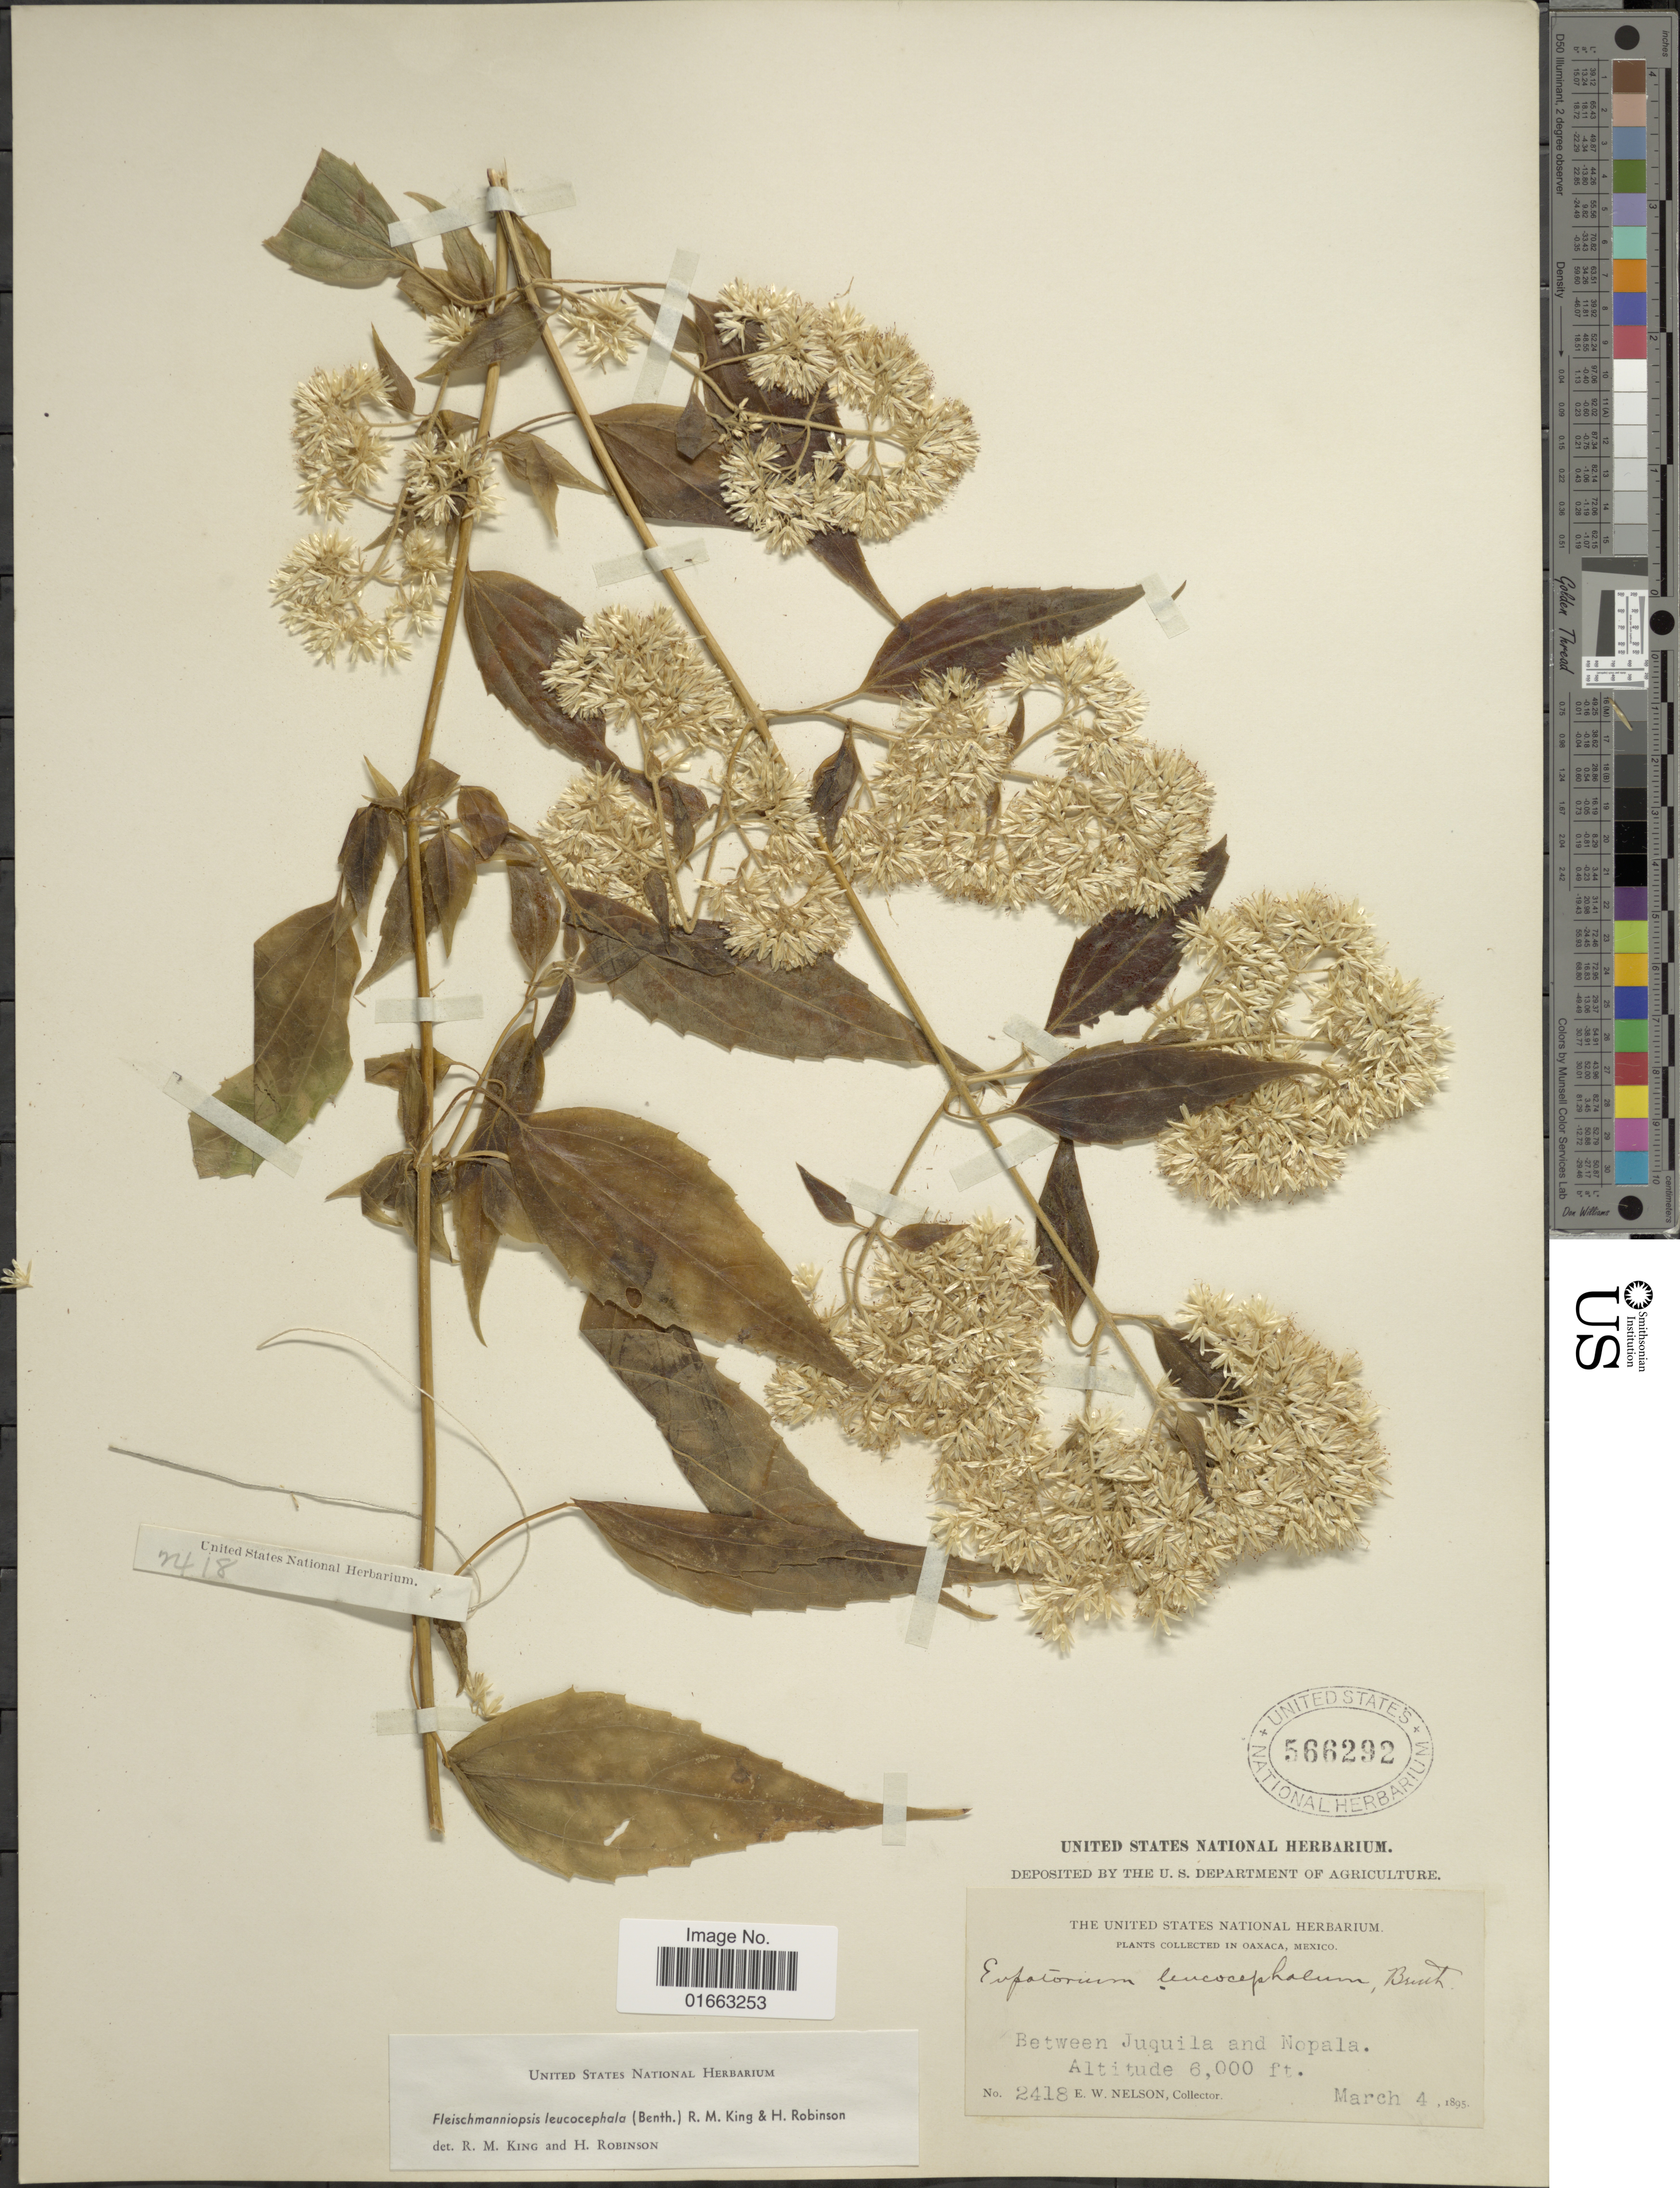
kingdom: Plantae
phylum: Tracheophyta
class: Magnoliopsida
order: Asterales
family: Asteraceae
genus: Fleischmanniopsis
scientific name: Fleischmanniopsis leucocephala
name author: (Benth.) R.M. King & H. Rob.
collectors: E. W. Nelson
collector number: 2418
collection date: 1895-03-04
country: Mexico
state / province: Oaxaca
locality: Between Juquila and Nopala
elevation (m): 1829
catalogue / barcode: US 566292